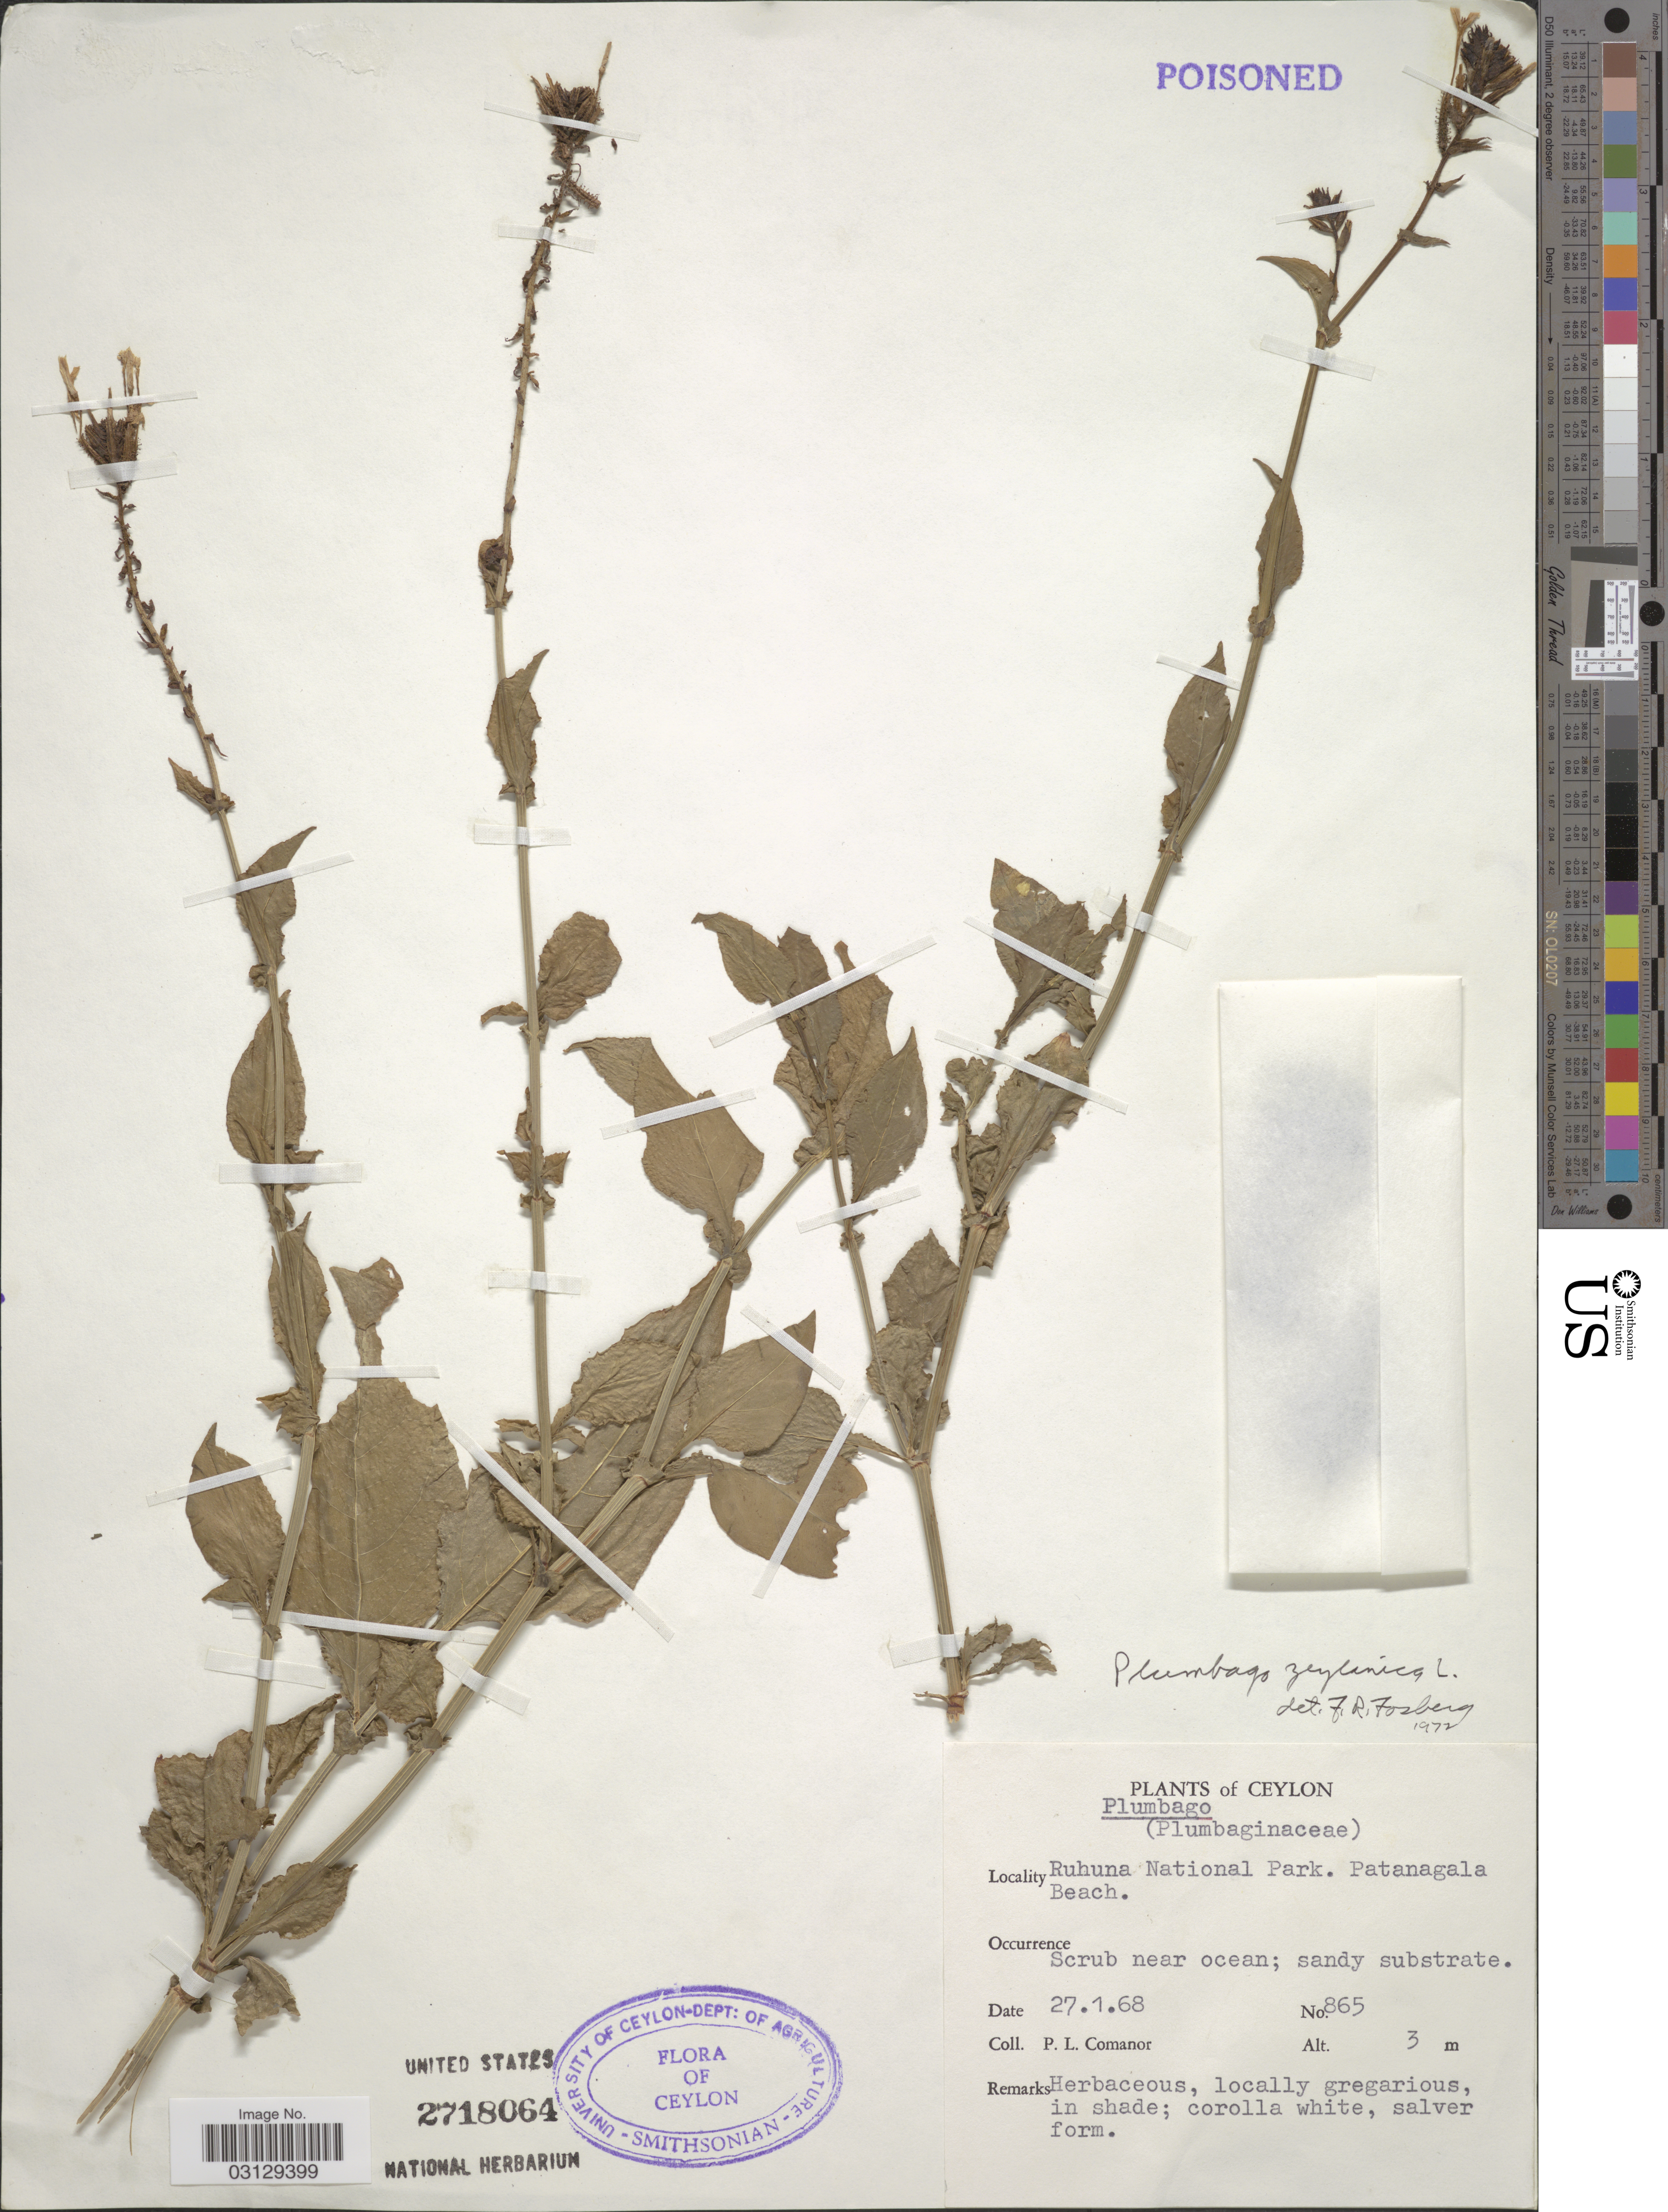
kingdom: Plantae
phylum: Tracheophyta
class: Magnoliopsida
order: Caryophyllales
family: Plumbaginaceae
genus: Plumbago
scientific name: Plumbago zeylanica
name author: L.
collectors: P. Comanor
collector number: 865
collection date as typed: Transcribed d/m/y: 27/1/68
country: Sri Lanka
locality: Ceylon. Ruhuna National Park. Patanagala Beach.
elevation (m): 3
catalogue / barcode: US 2718064